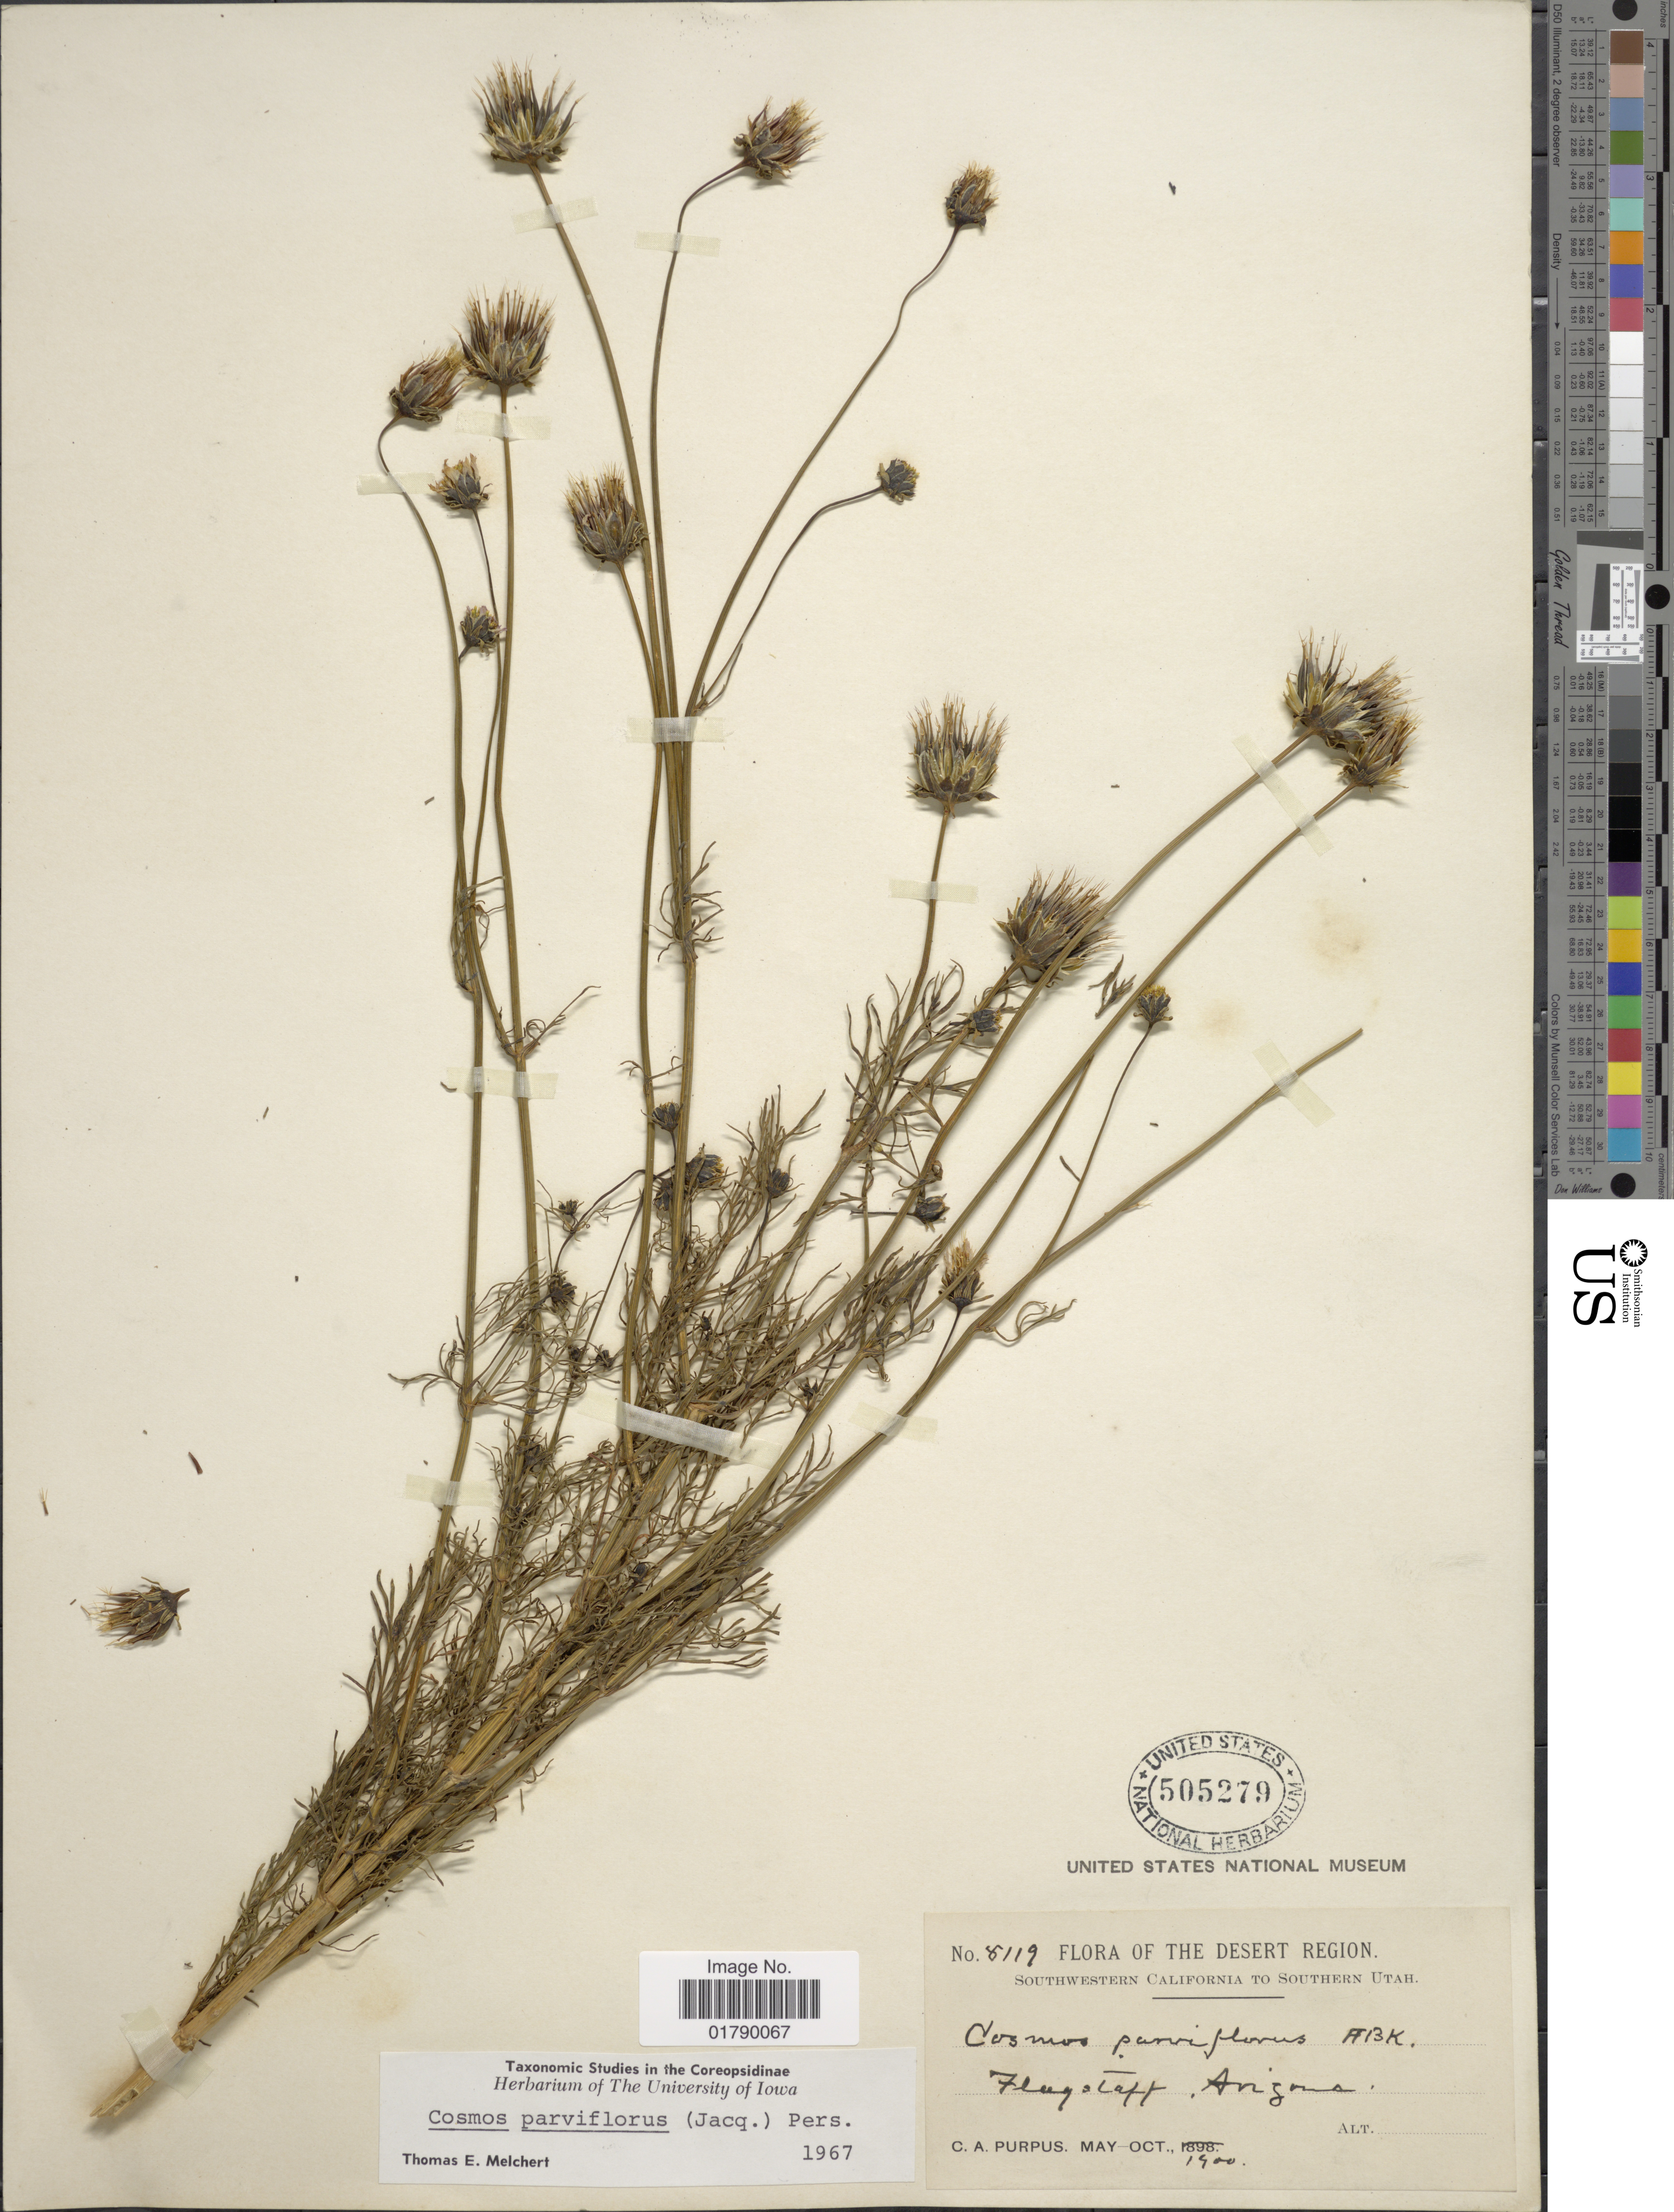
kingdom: Plantae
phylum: Tracheophyta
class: Magnoliopsida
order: Asterales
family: Asteraceae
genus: Cosmos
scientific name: Cosmos parviflorus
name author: (Jacq.) Pers.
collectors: C. A. Purpus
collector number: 8119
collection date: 1900-05/1900-10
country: United States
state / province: Arizona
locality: The Desert Region, Southwestern California to Southern Utah, Flagstaff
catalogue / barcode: US 505279